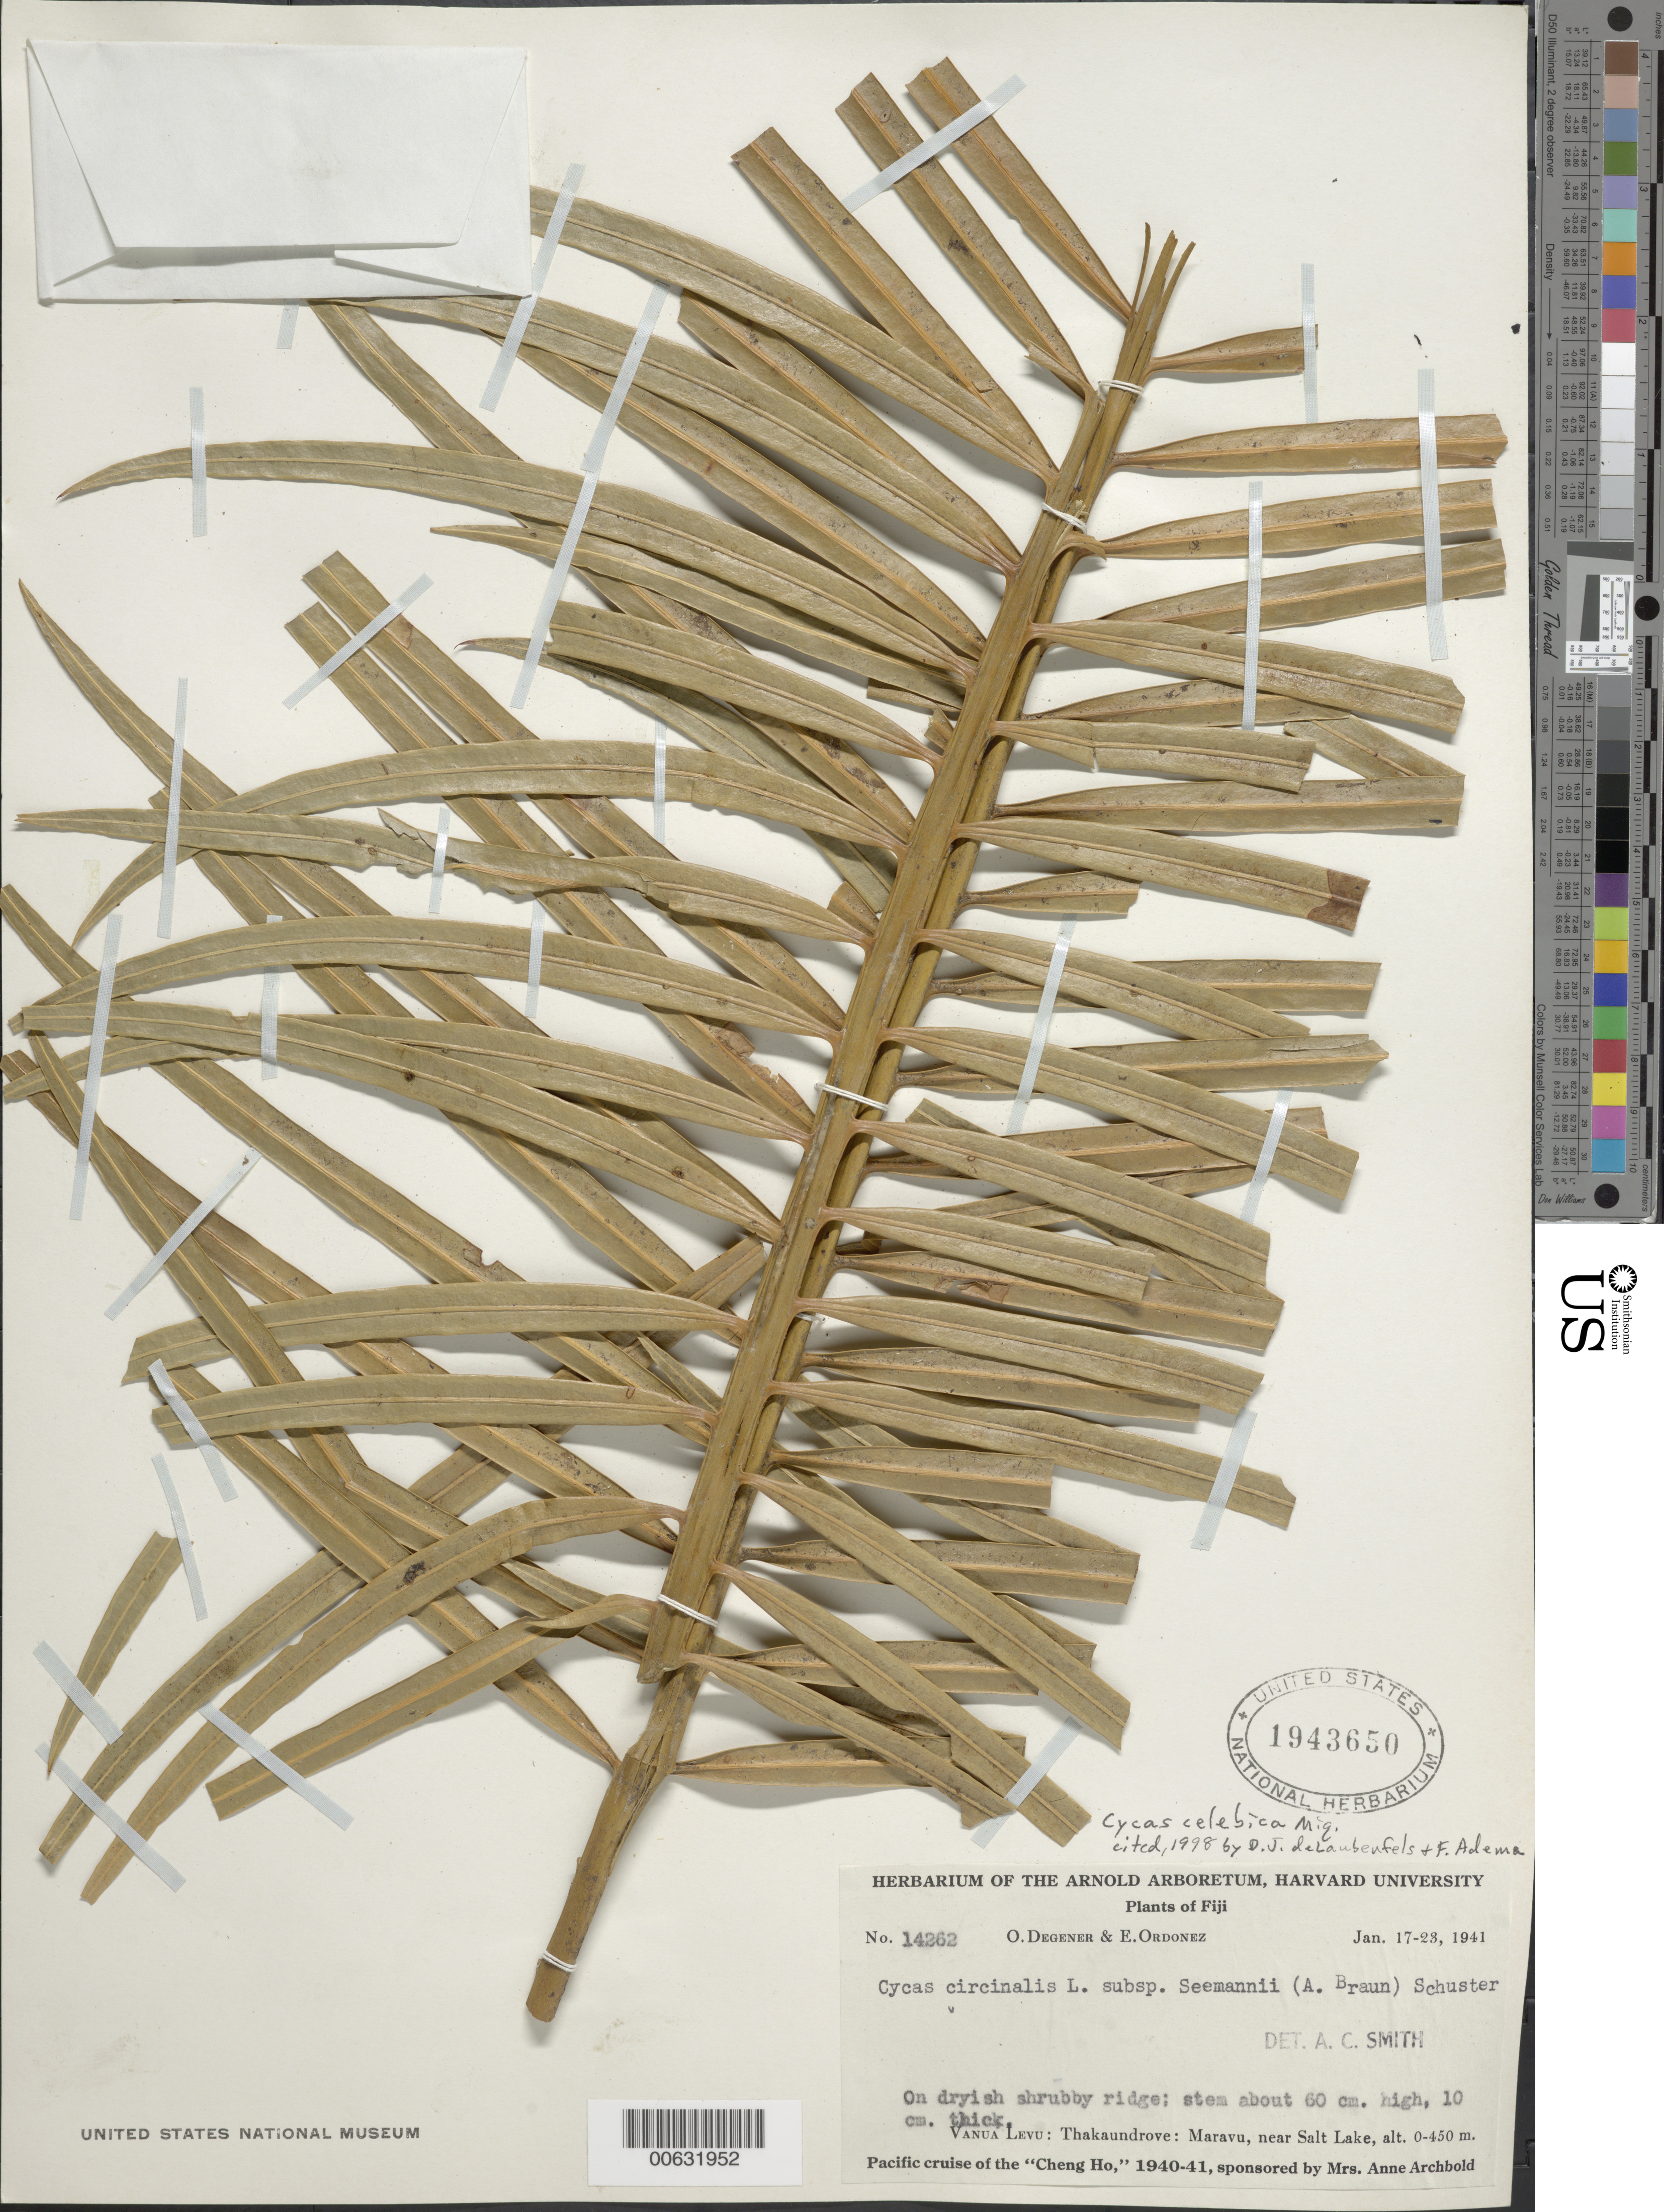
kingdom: Plantae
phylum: Tracheophyta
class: Cycadopsida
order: Cycadales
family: Cycadaceae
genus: Cycas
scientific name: Cycas celebica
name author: Miq.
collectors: O. Degener & E. Ordonez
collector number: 14262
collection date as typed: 17 Jan 1941 to 23 Jan 1941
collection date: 1941-01-17/1941-01-23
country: Fiji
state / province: Northern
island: Vanua Levu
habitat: Dryish shrubby ridge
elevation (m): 0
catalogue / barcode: US 1943650